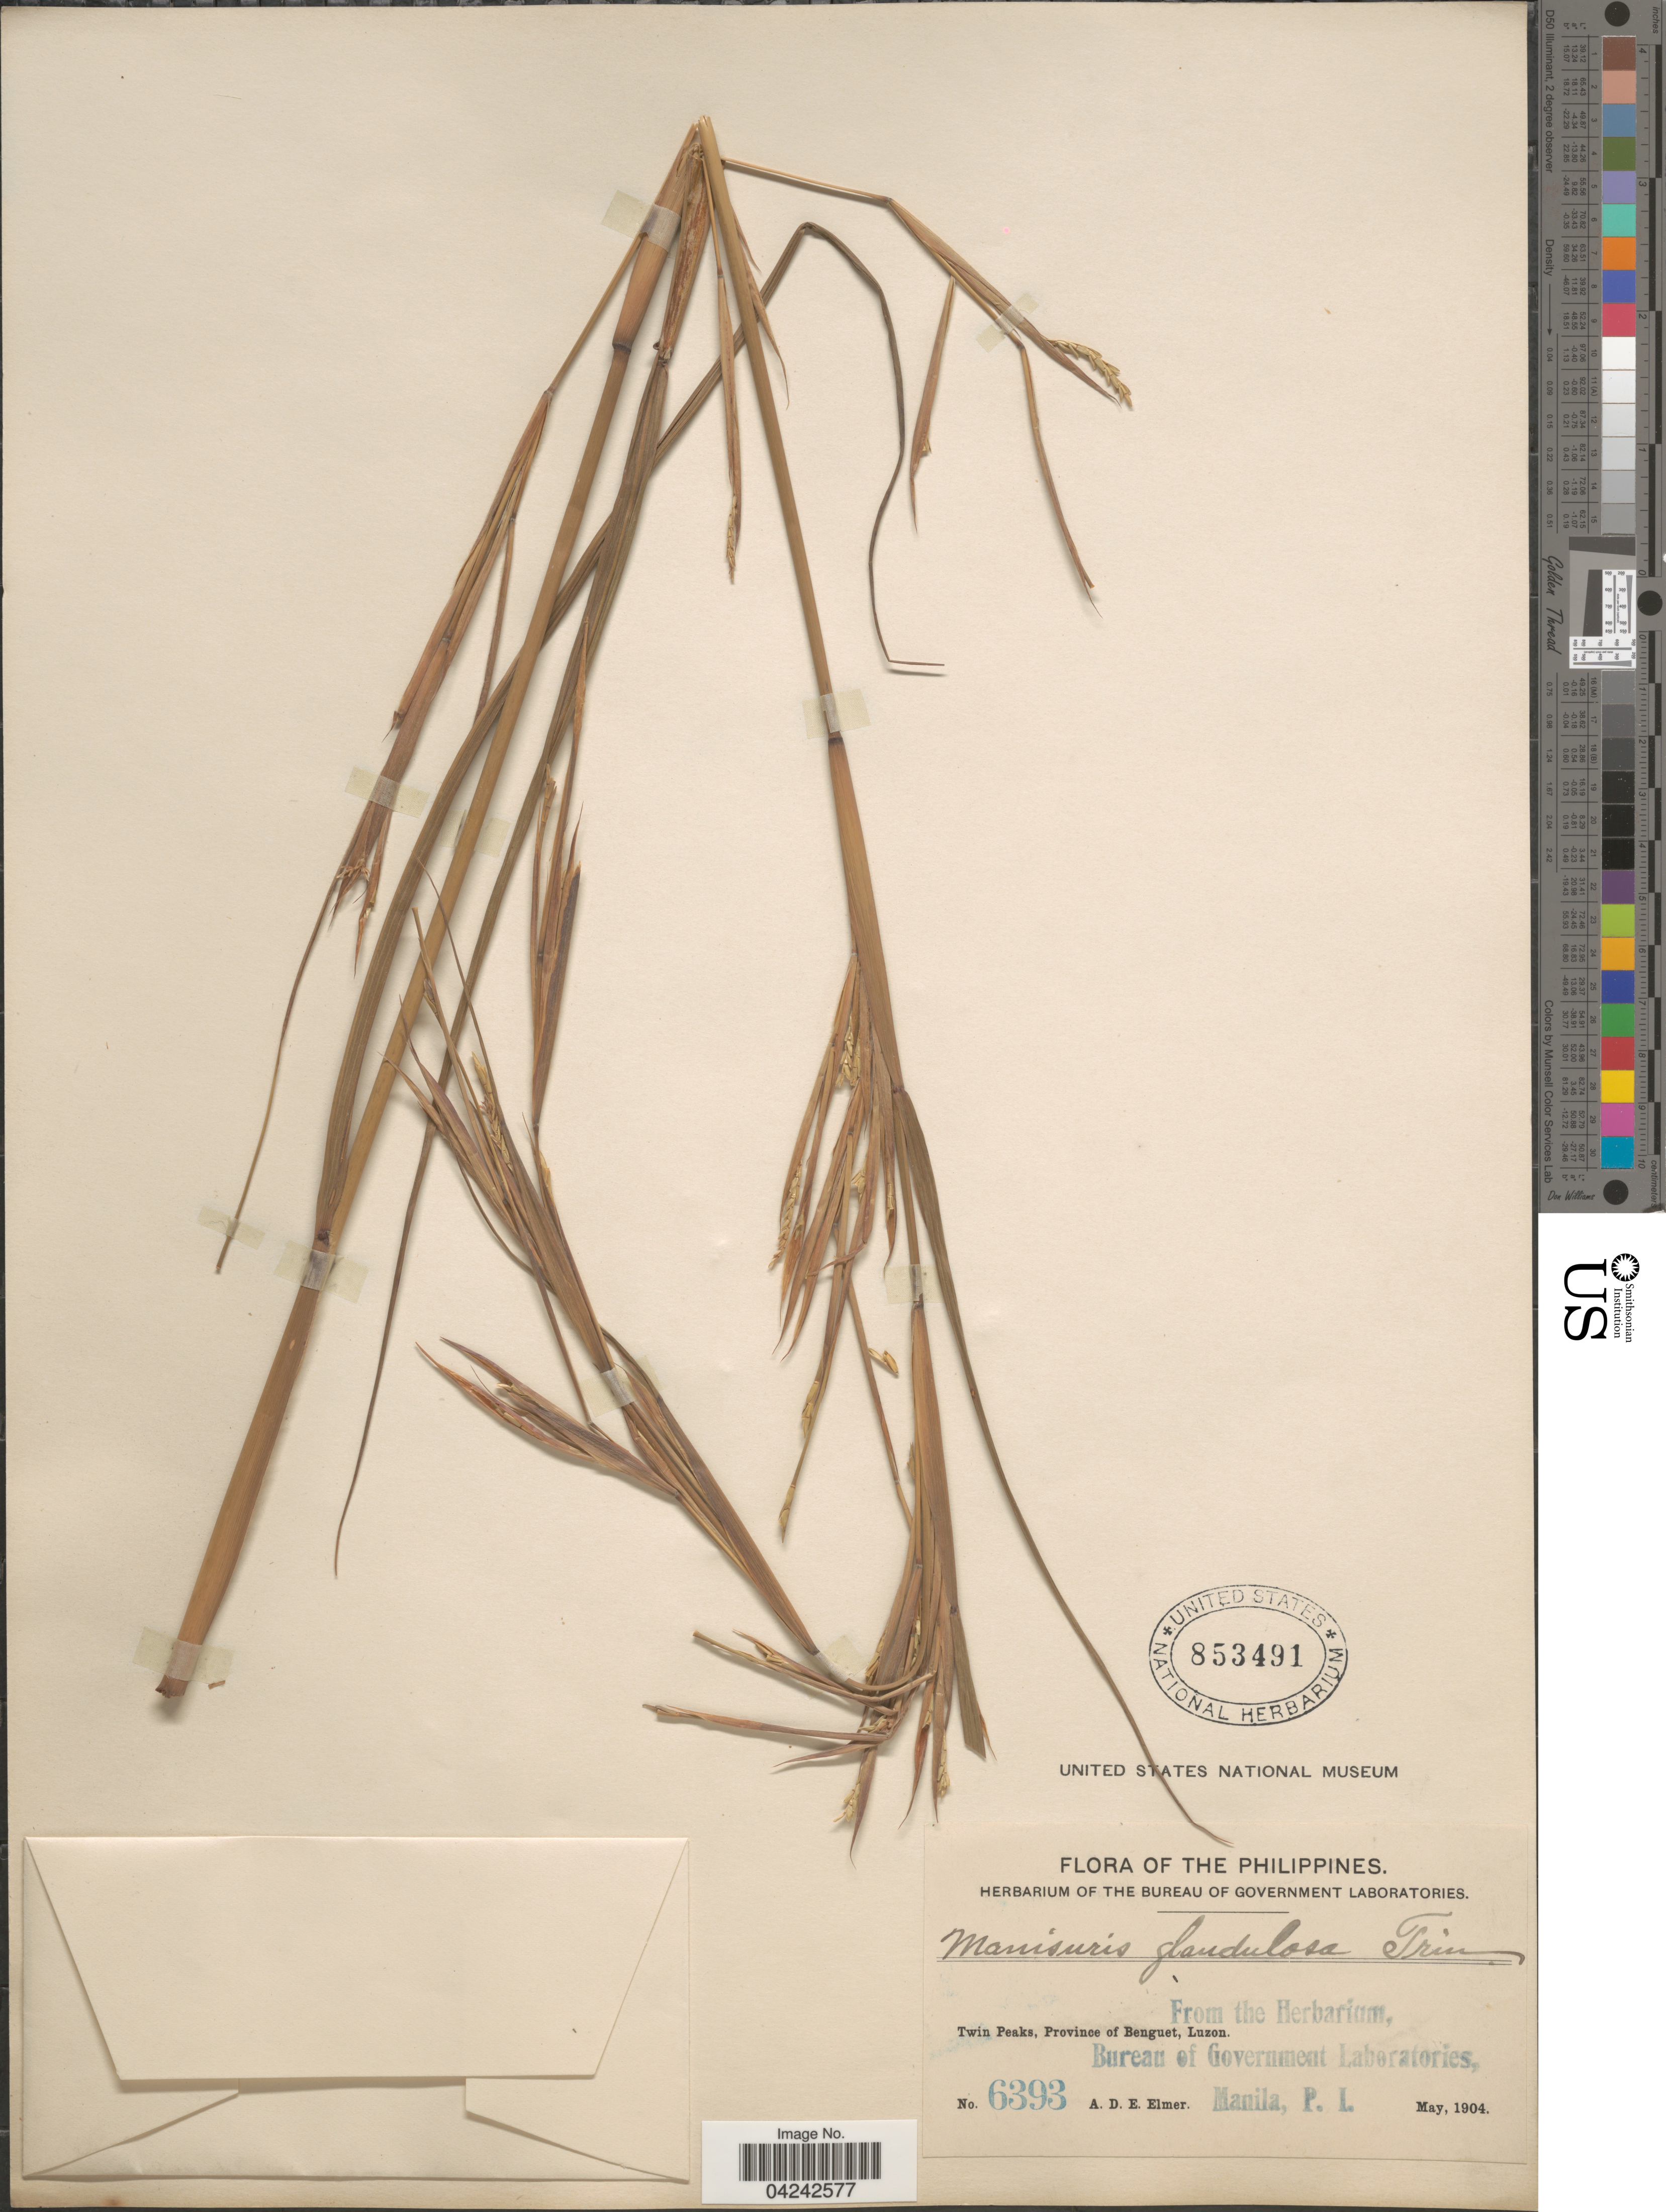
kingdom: Plantae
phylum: Tracheophyta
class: Liliopsida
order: Poales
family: Poaceae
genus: Rottboellia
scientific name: Rottboellia glandulosa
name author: Trin.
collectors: A. D. E. Elmer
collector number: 6393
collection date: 1904-05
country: Philippines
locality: Twin Peaks, Province of Benguet, Luzon.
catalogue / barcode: US 853491